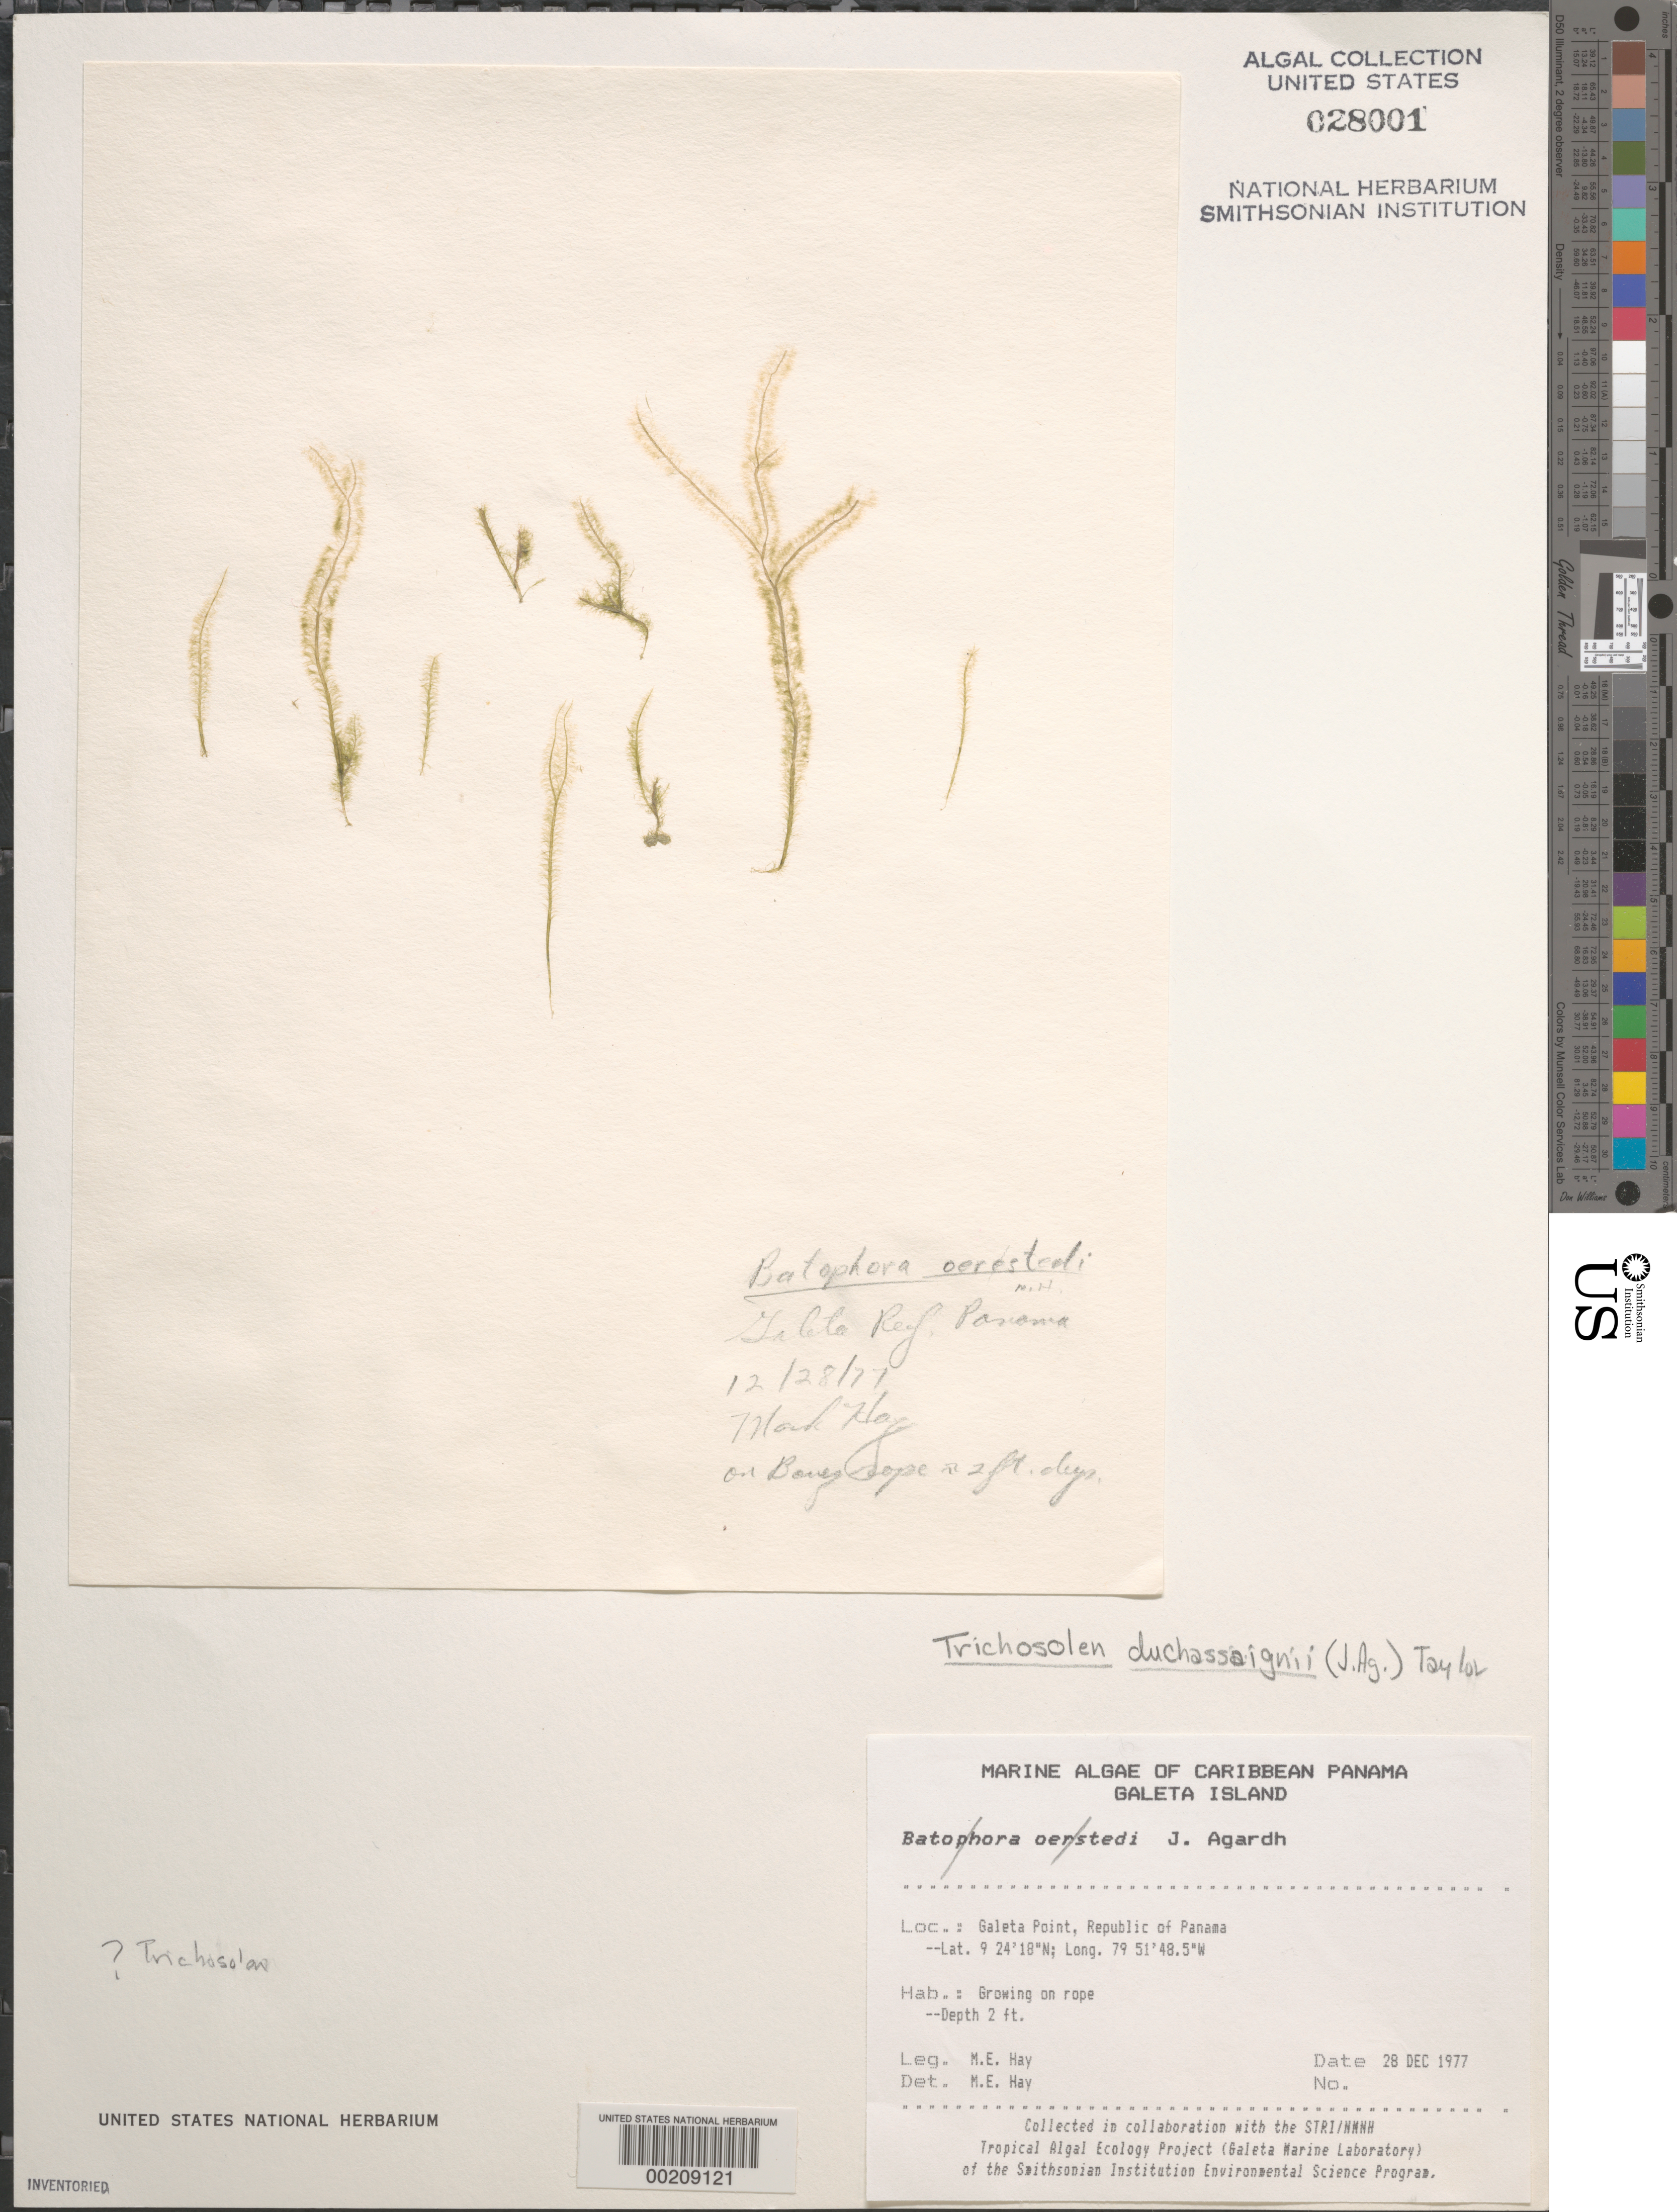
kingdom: Plantae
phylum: Chlorophyta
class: Ulvophyceae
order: Bryopsidales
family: Bryopsidaceae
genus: Trichosolen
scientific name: Trichosolen duchassaingii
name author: (J. Agardh) W.R. Taylor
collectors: M. E. Hay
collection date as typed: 28 Dec 1977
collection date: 1977-12-28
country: Panama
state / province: Colón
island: Galeta Island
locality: Galeta Point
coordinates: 9 24' 18" N, 79 51' 48.5" W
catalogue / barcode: US 28001